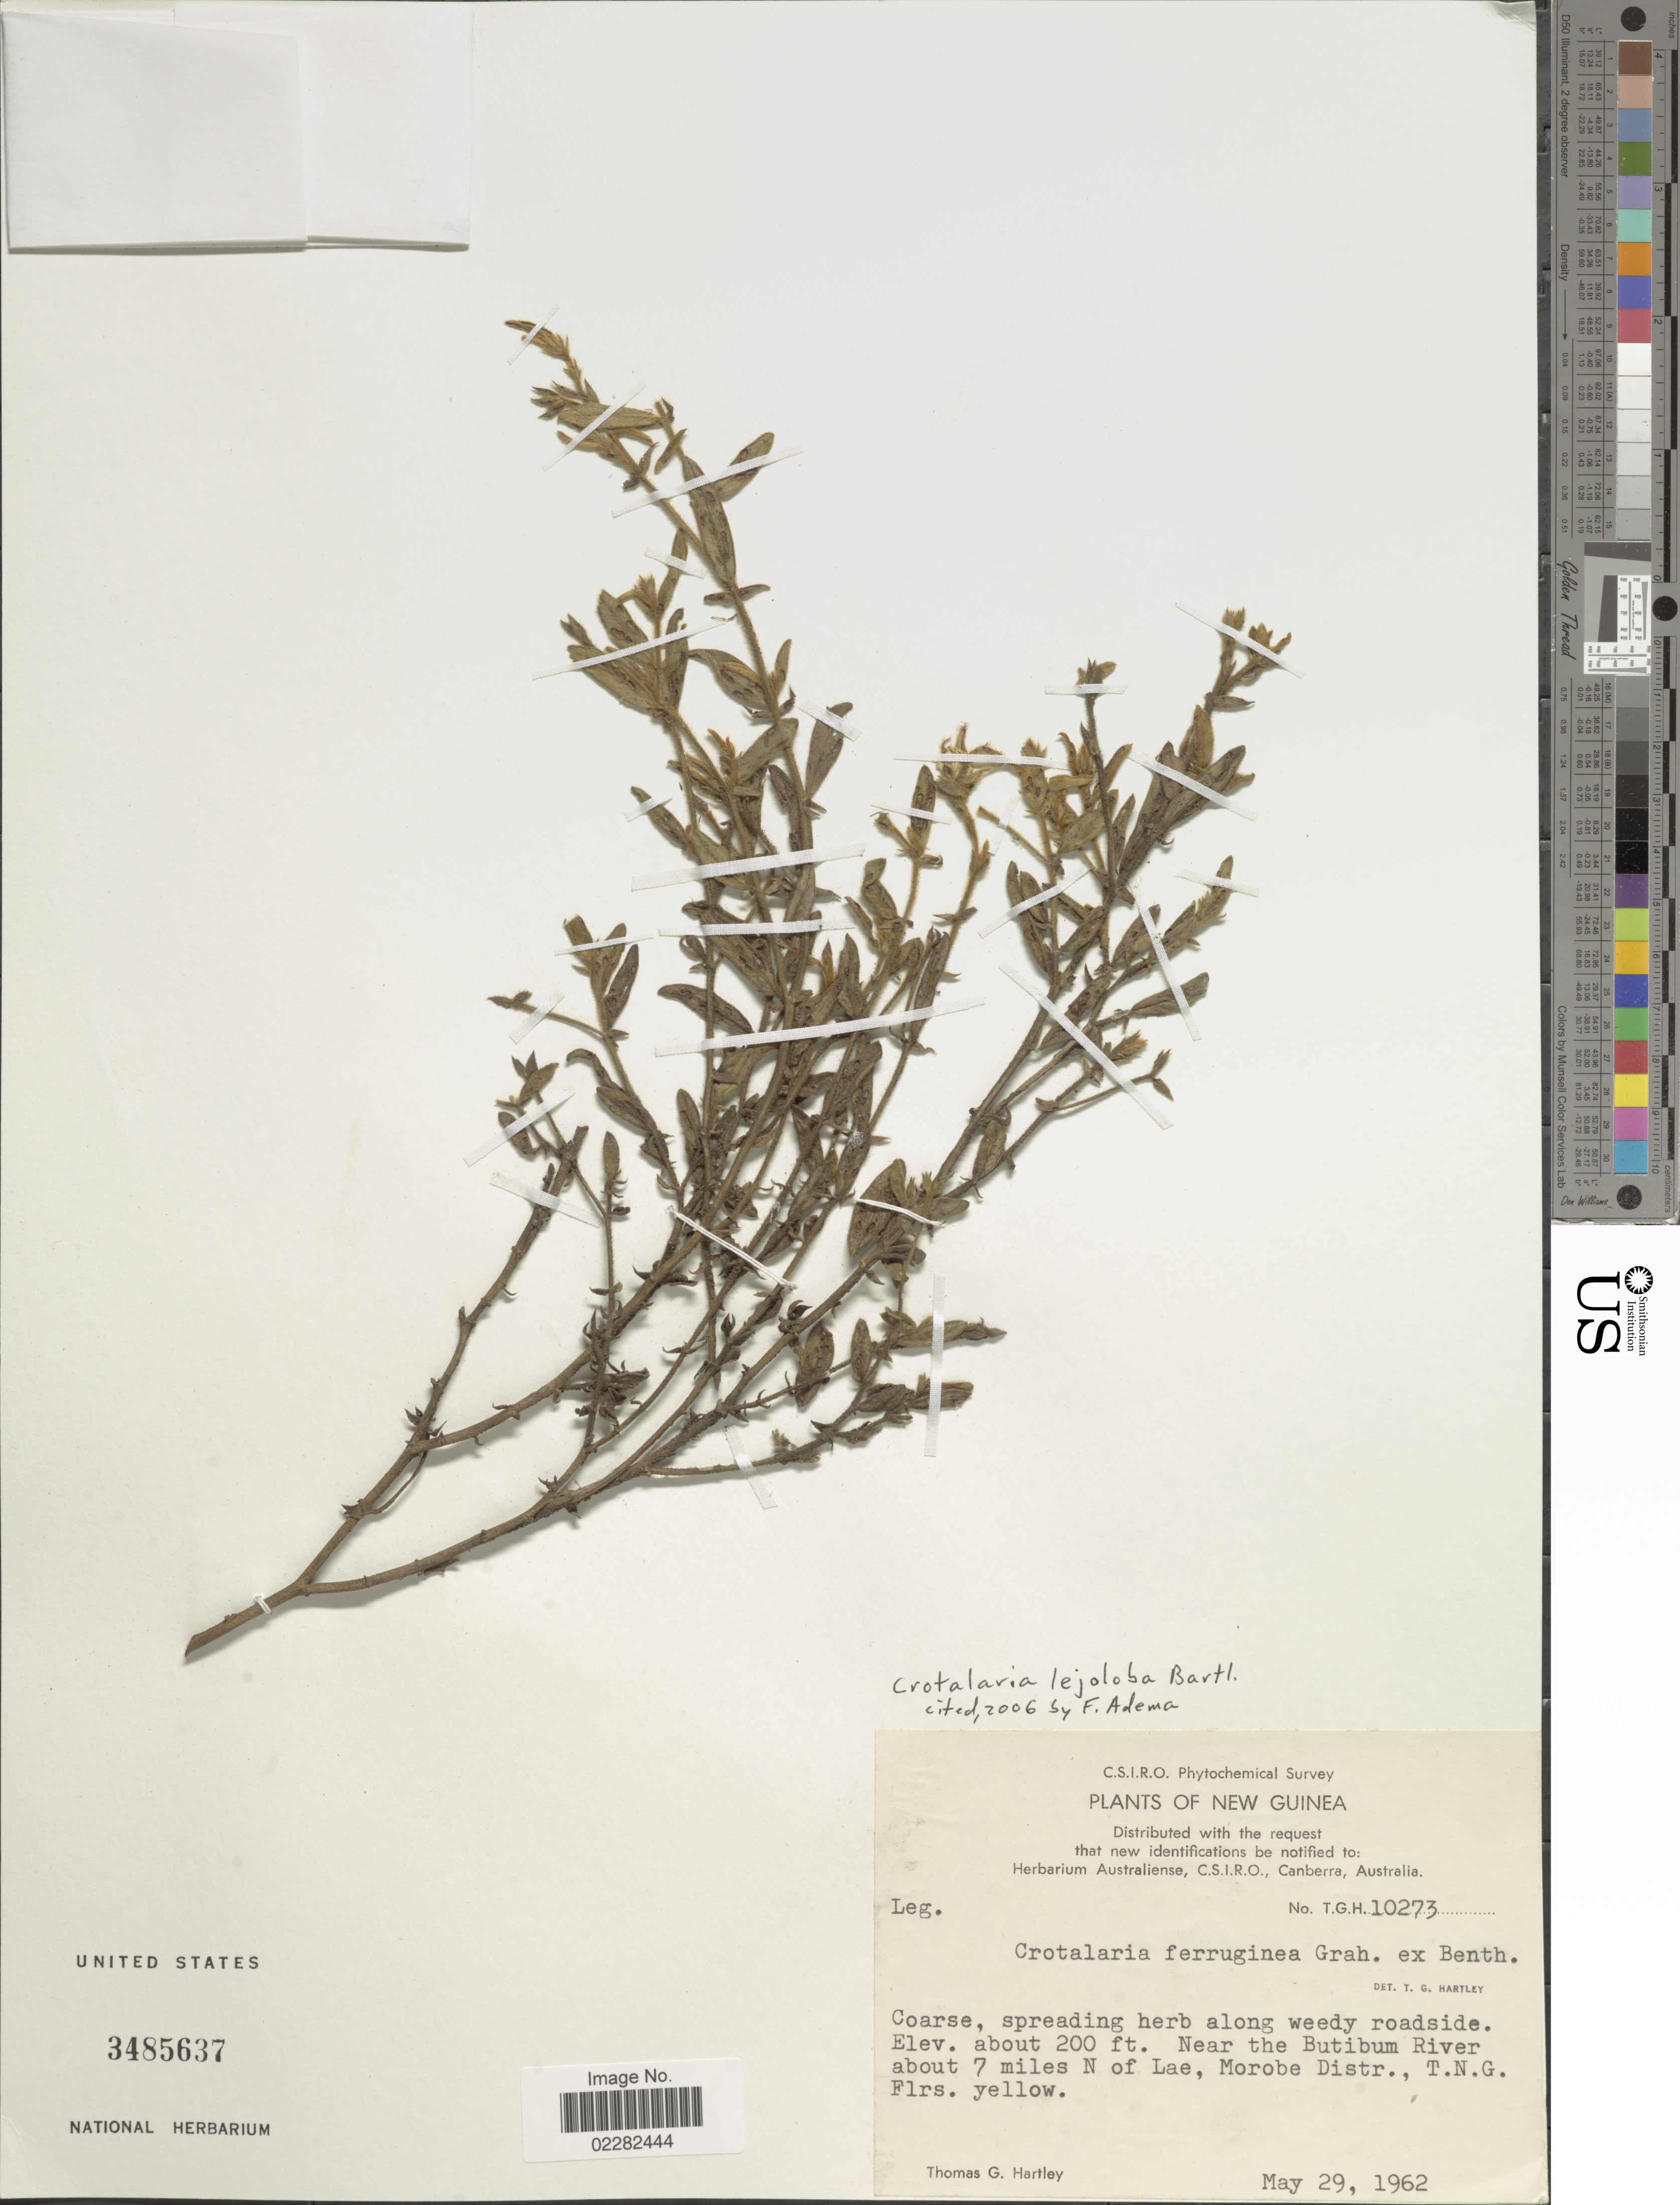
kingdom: Plantae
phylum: Tracheophyta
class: Magnoliopsida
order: Fabales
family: Fabaceae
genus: Crotalaria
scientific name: Crotalaria lejoloba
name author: Bartl.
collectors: T. G. Hartley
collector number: TGH 10273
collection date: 1962-05-29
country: Papua New Guinea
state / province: Morobe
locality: Near the Butibum River about 7 miles N of Lae, T.N.G.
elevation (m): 61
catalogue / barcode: US 3485637